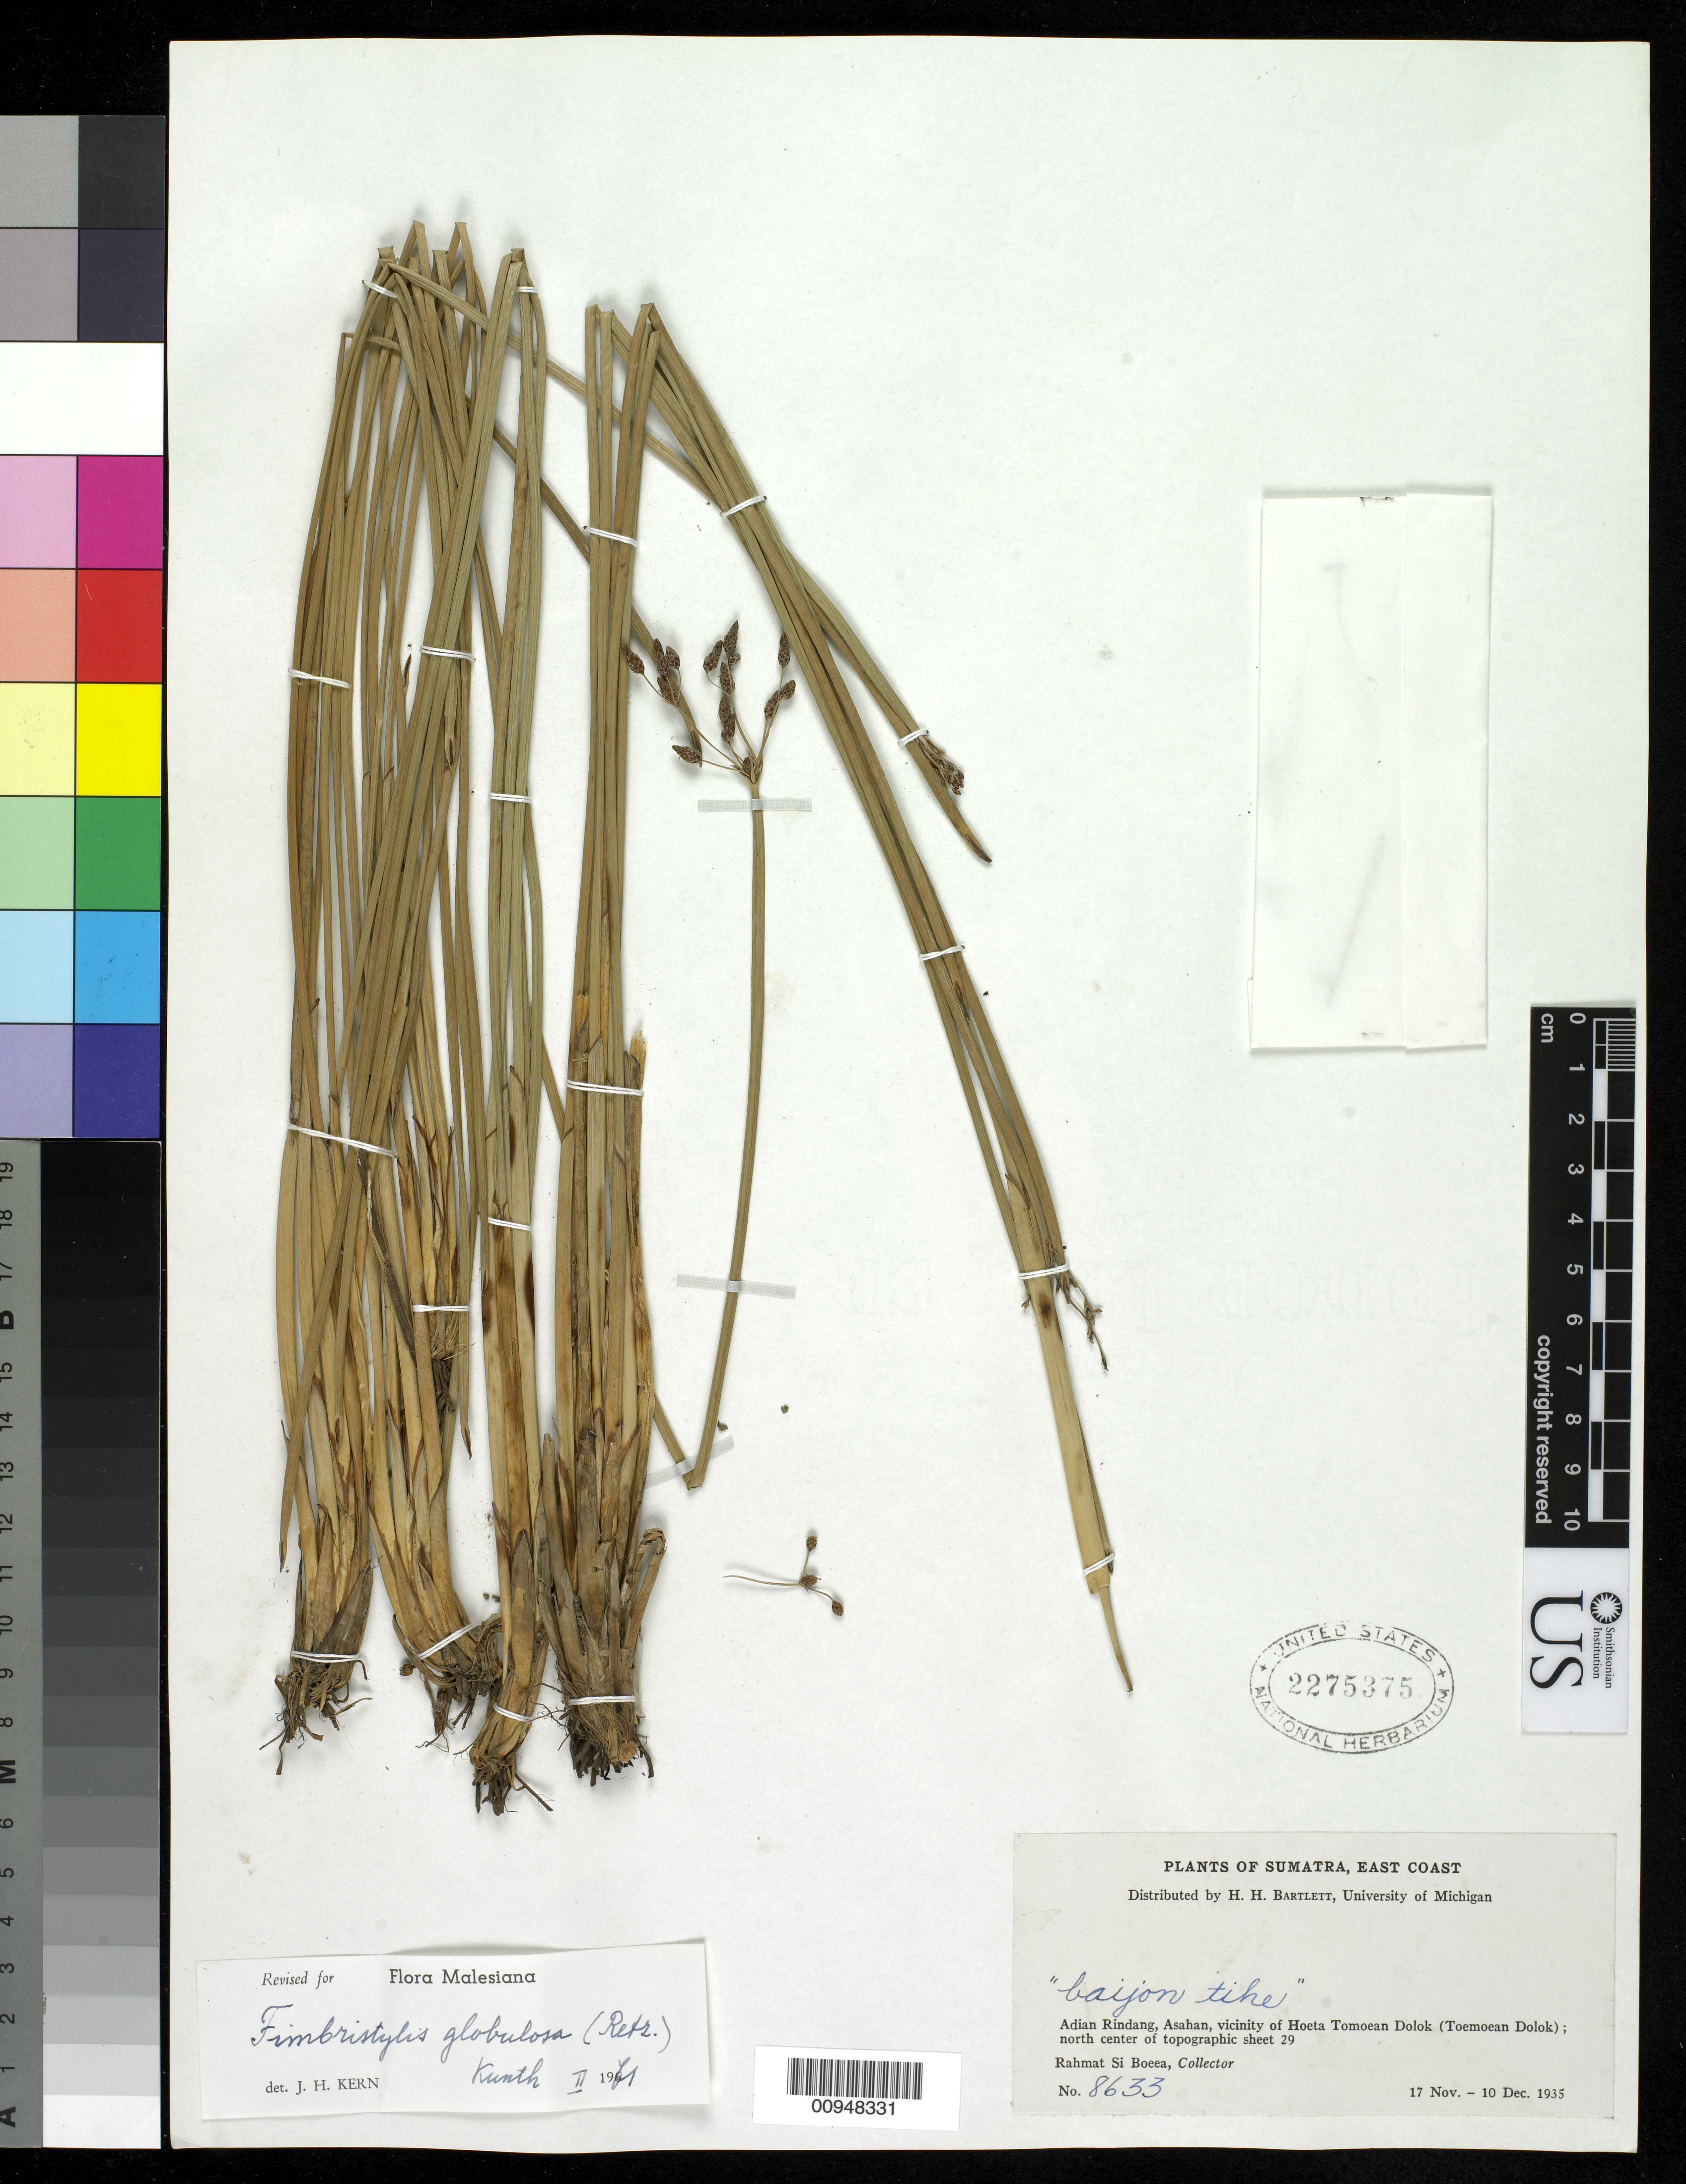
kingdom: Plantae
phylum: Tracheophyta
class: Liliopsida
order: Poales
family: Cyperaceae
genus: Fimbristylis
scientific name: Fimbristylis umbellaris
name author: (Lam.) Vahl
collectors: Rahmat Si Boeea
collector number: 8633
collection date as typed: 17 Nov 1935 to 10 Dec 1935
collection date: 1935-11-17/1935-12-10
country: Indonesia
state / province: Sumatra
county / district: Aceh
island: Sumatra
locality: Adian Rindang, Asahan, vicinity of Hoeta Tomoean Dolok (Toemoean Dolok)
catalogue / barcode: US 2275375